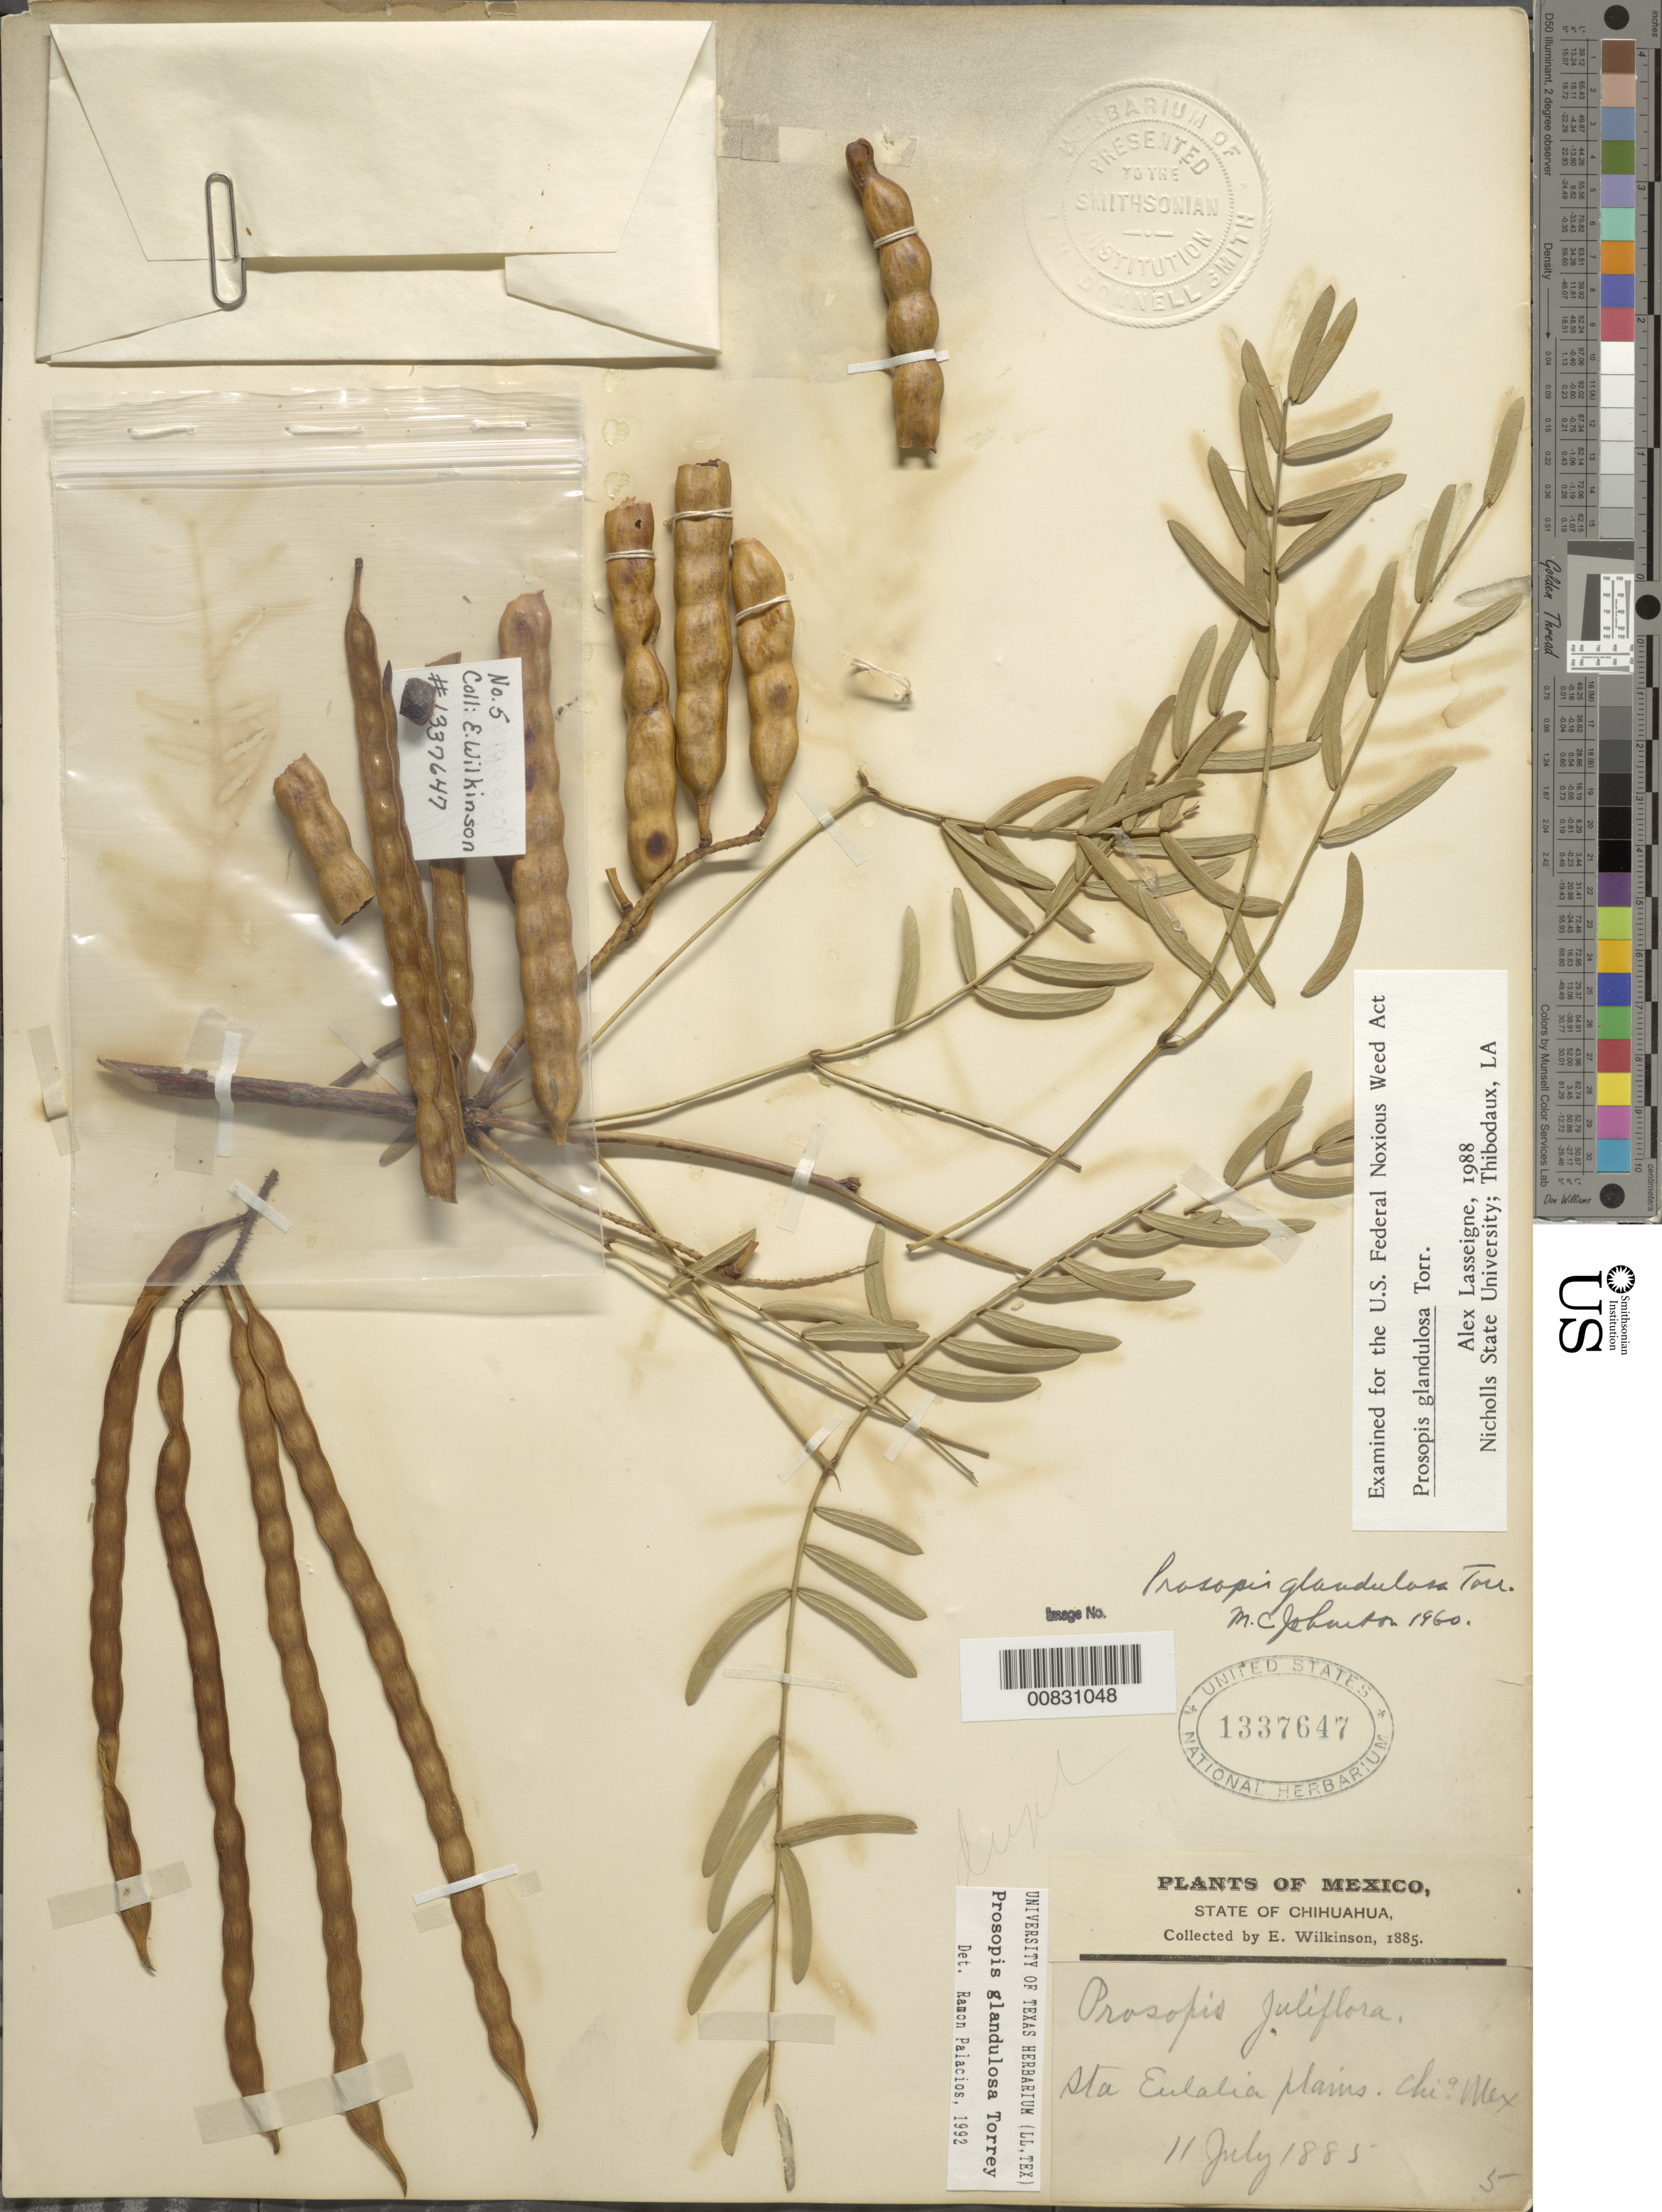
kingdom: Plantae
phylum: Tracheophyta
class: Magnoliopsida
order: Fabales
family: Fabaceae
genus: Neltuma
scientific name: Neltuma glandulosa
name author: (Torr.) Britton & Rose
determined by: Strong, Mark T., (BOT), Smithsonian Institution - National Museum of Natural History (UNITED STATES)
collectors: E. Wilkinson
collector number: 5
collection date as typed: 11 Jul 1885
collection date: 1885-07-11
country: Mexico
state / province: Chihuahua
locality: Sta. Eulalia plains, Chihuahua.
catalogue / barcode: US 1337647